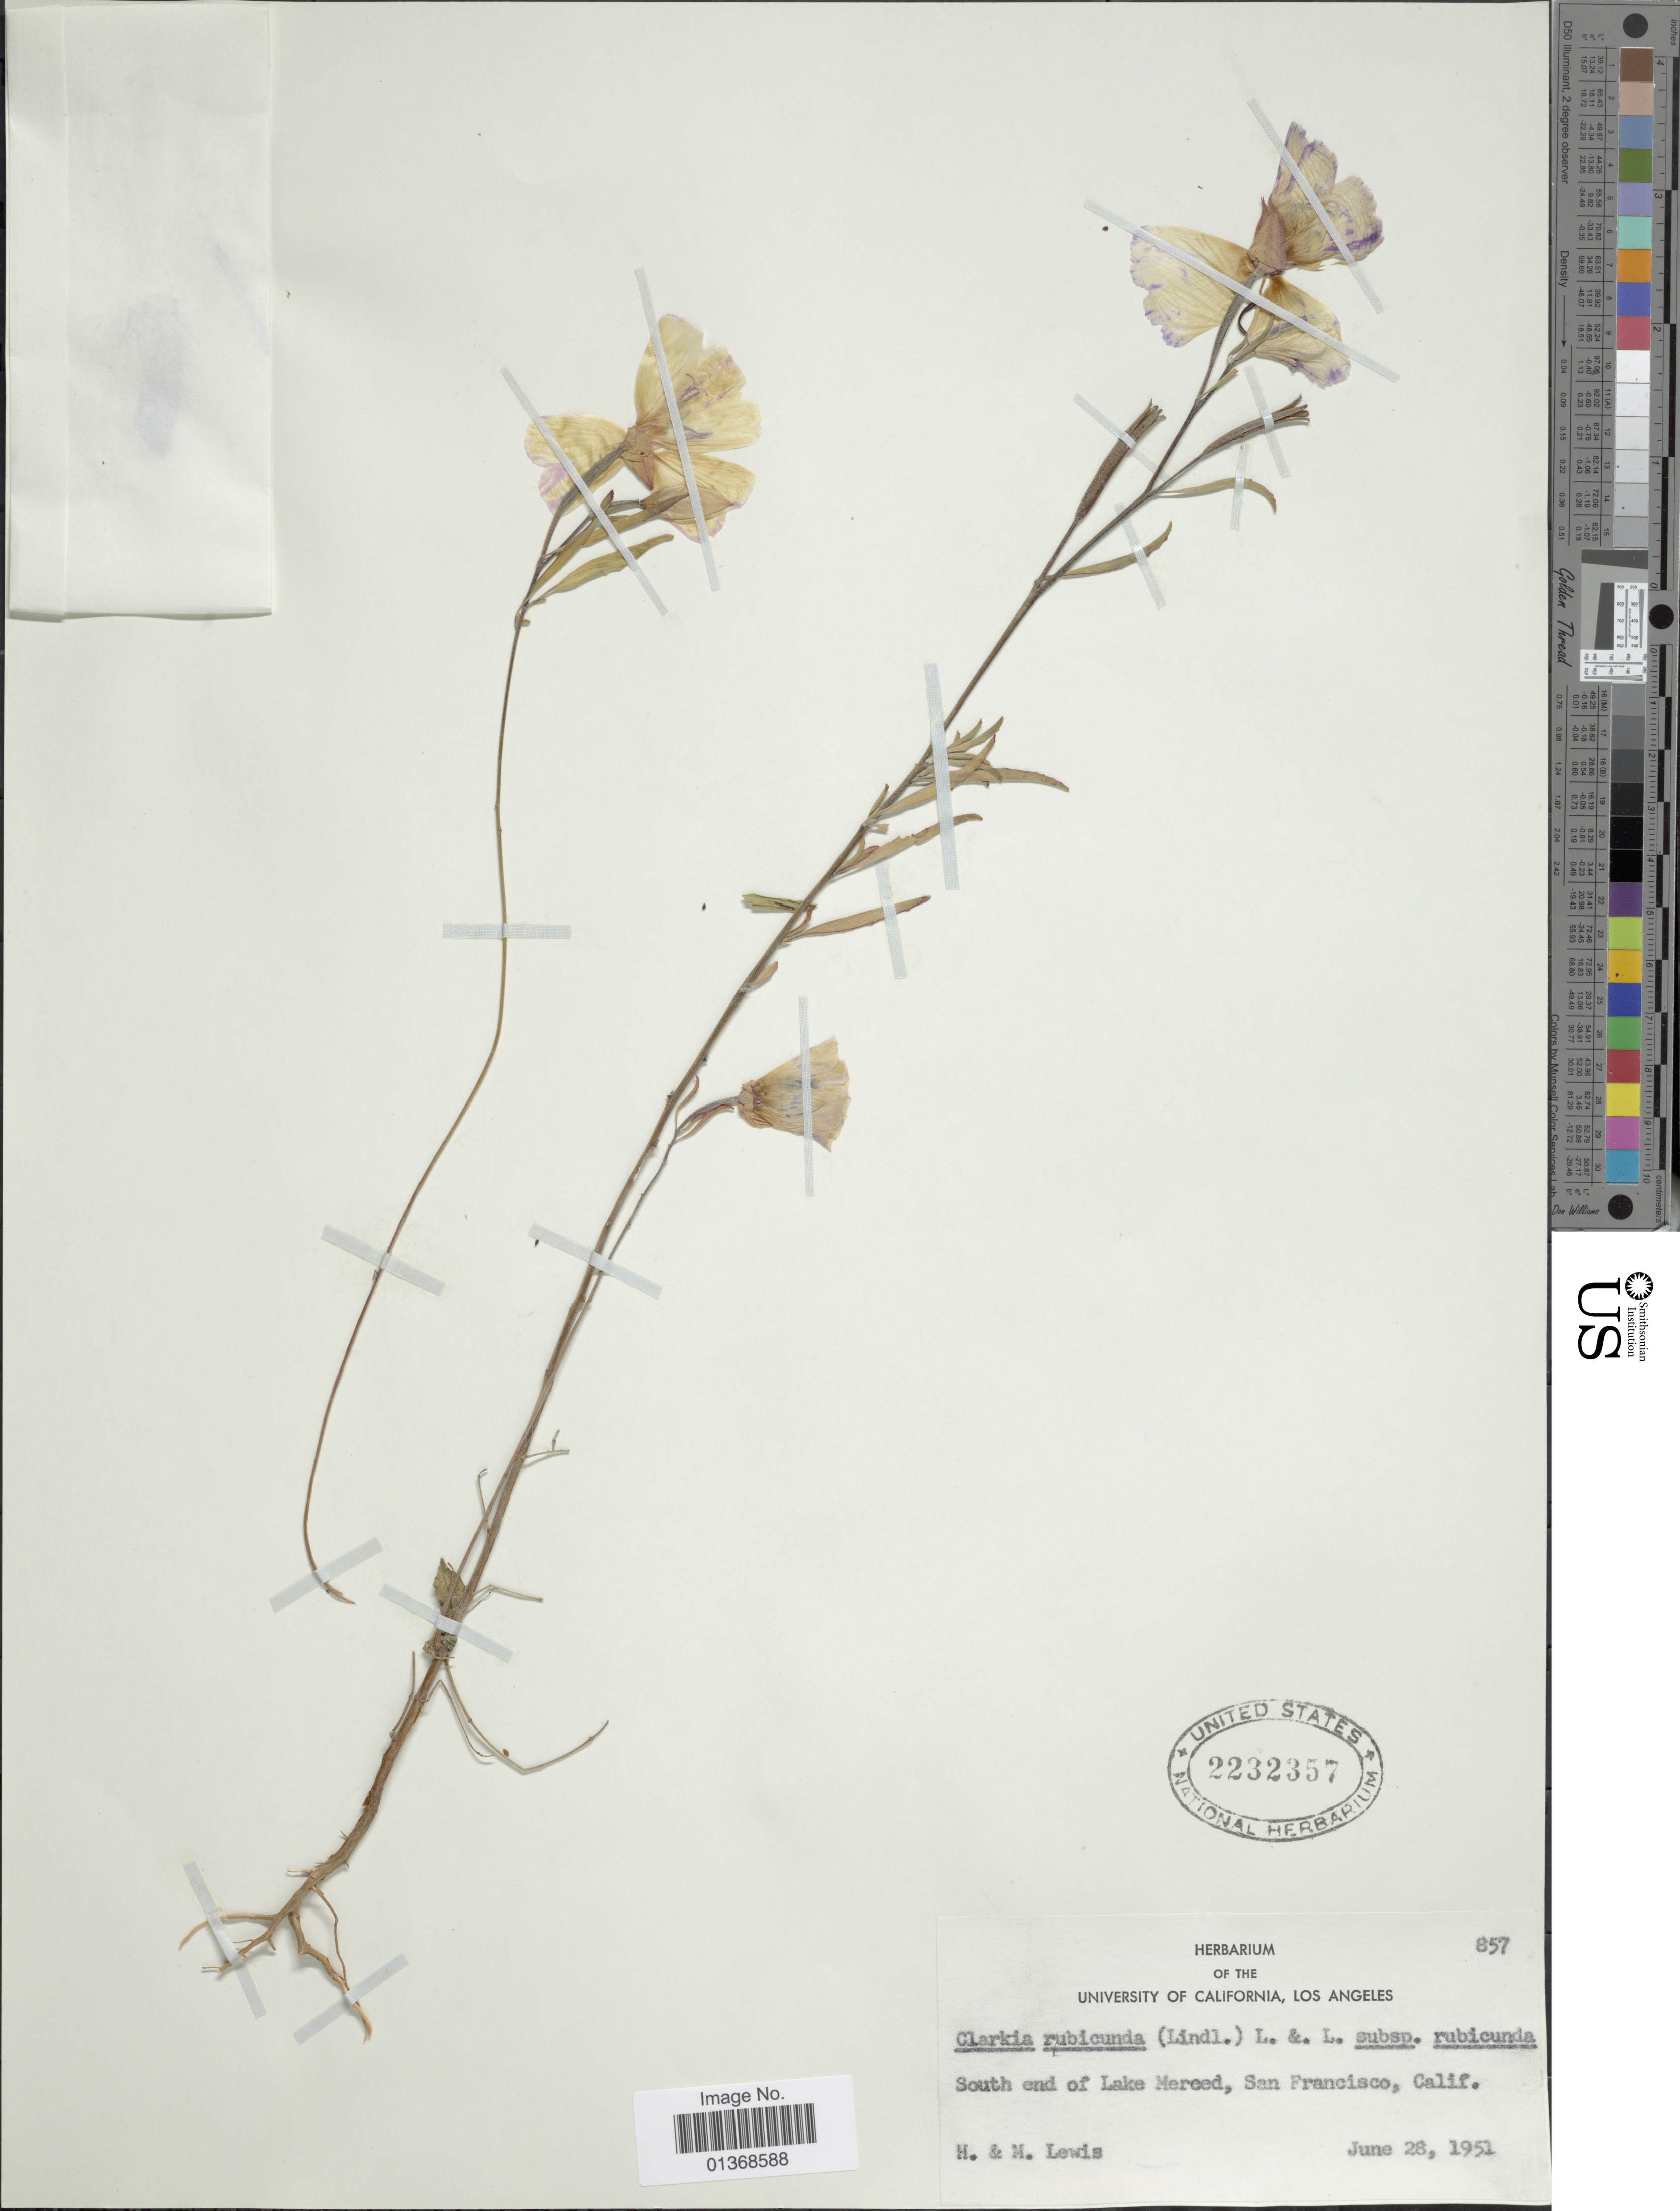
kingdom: Plantae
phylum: Tracheophyta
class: Magnoliopsida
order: Myrtales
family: Onagraceae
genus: Clarkia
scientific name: Clarkia rubicunda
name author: (Lindl.) F. H. Lewis & M.R. Lewis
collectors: H. Lewis & M. Lewis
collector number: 857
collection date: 1951-06-28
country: United States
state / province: California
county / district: San Francisco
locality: South end of Lake Merced, San Francisco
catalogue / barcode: US 2232357